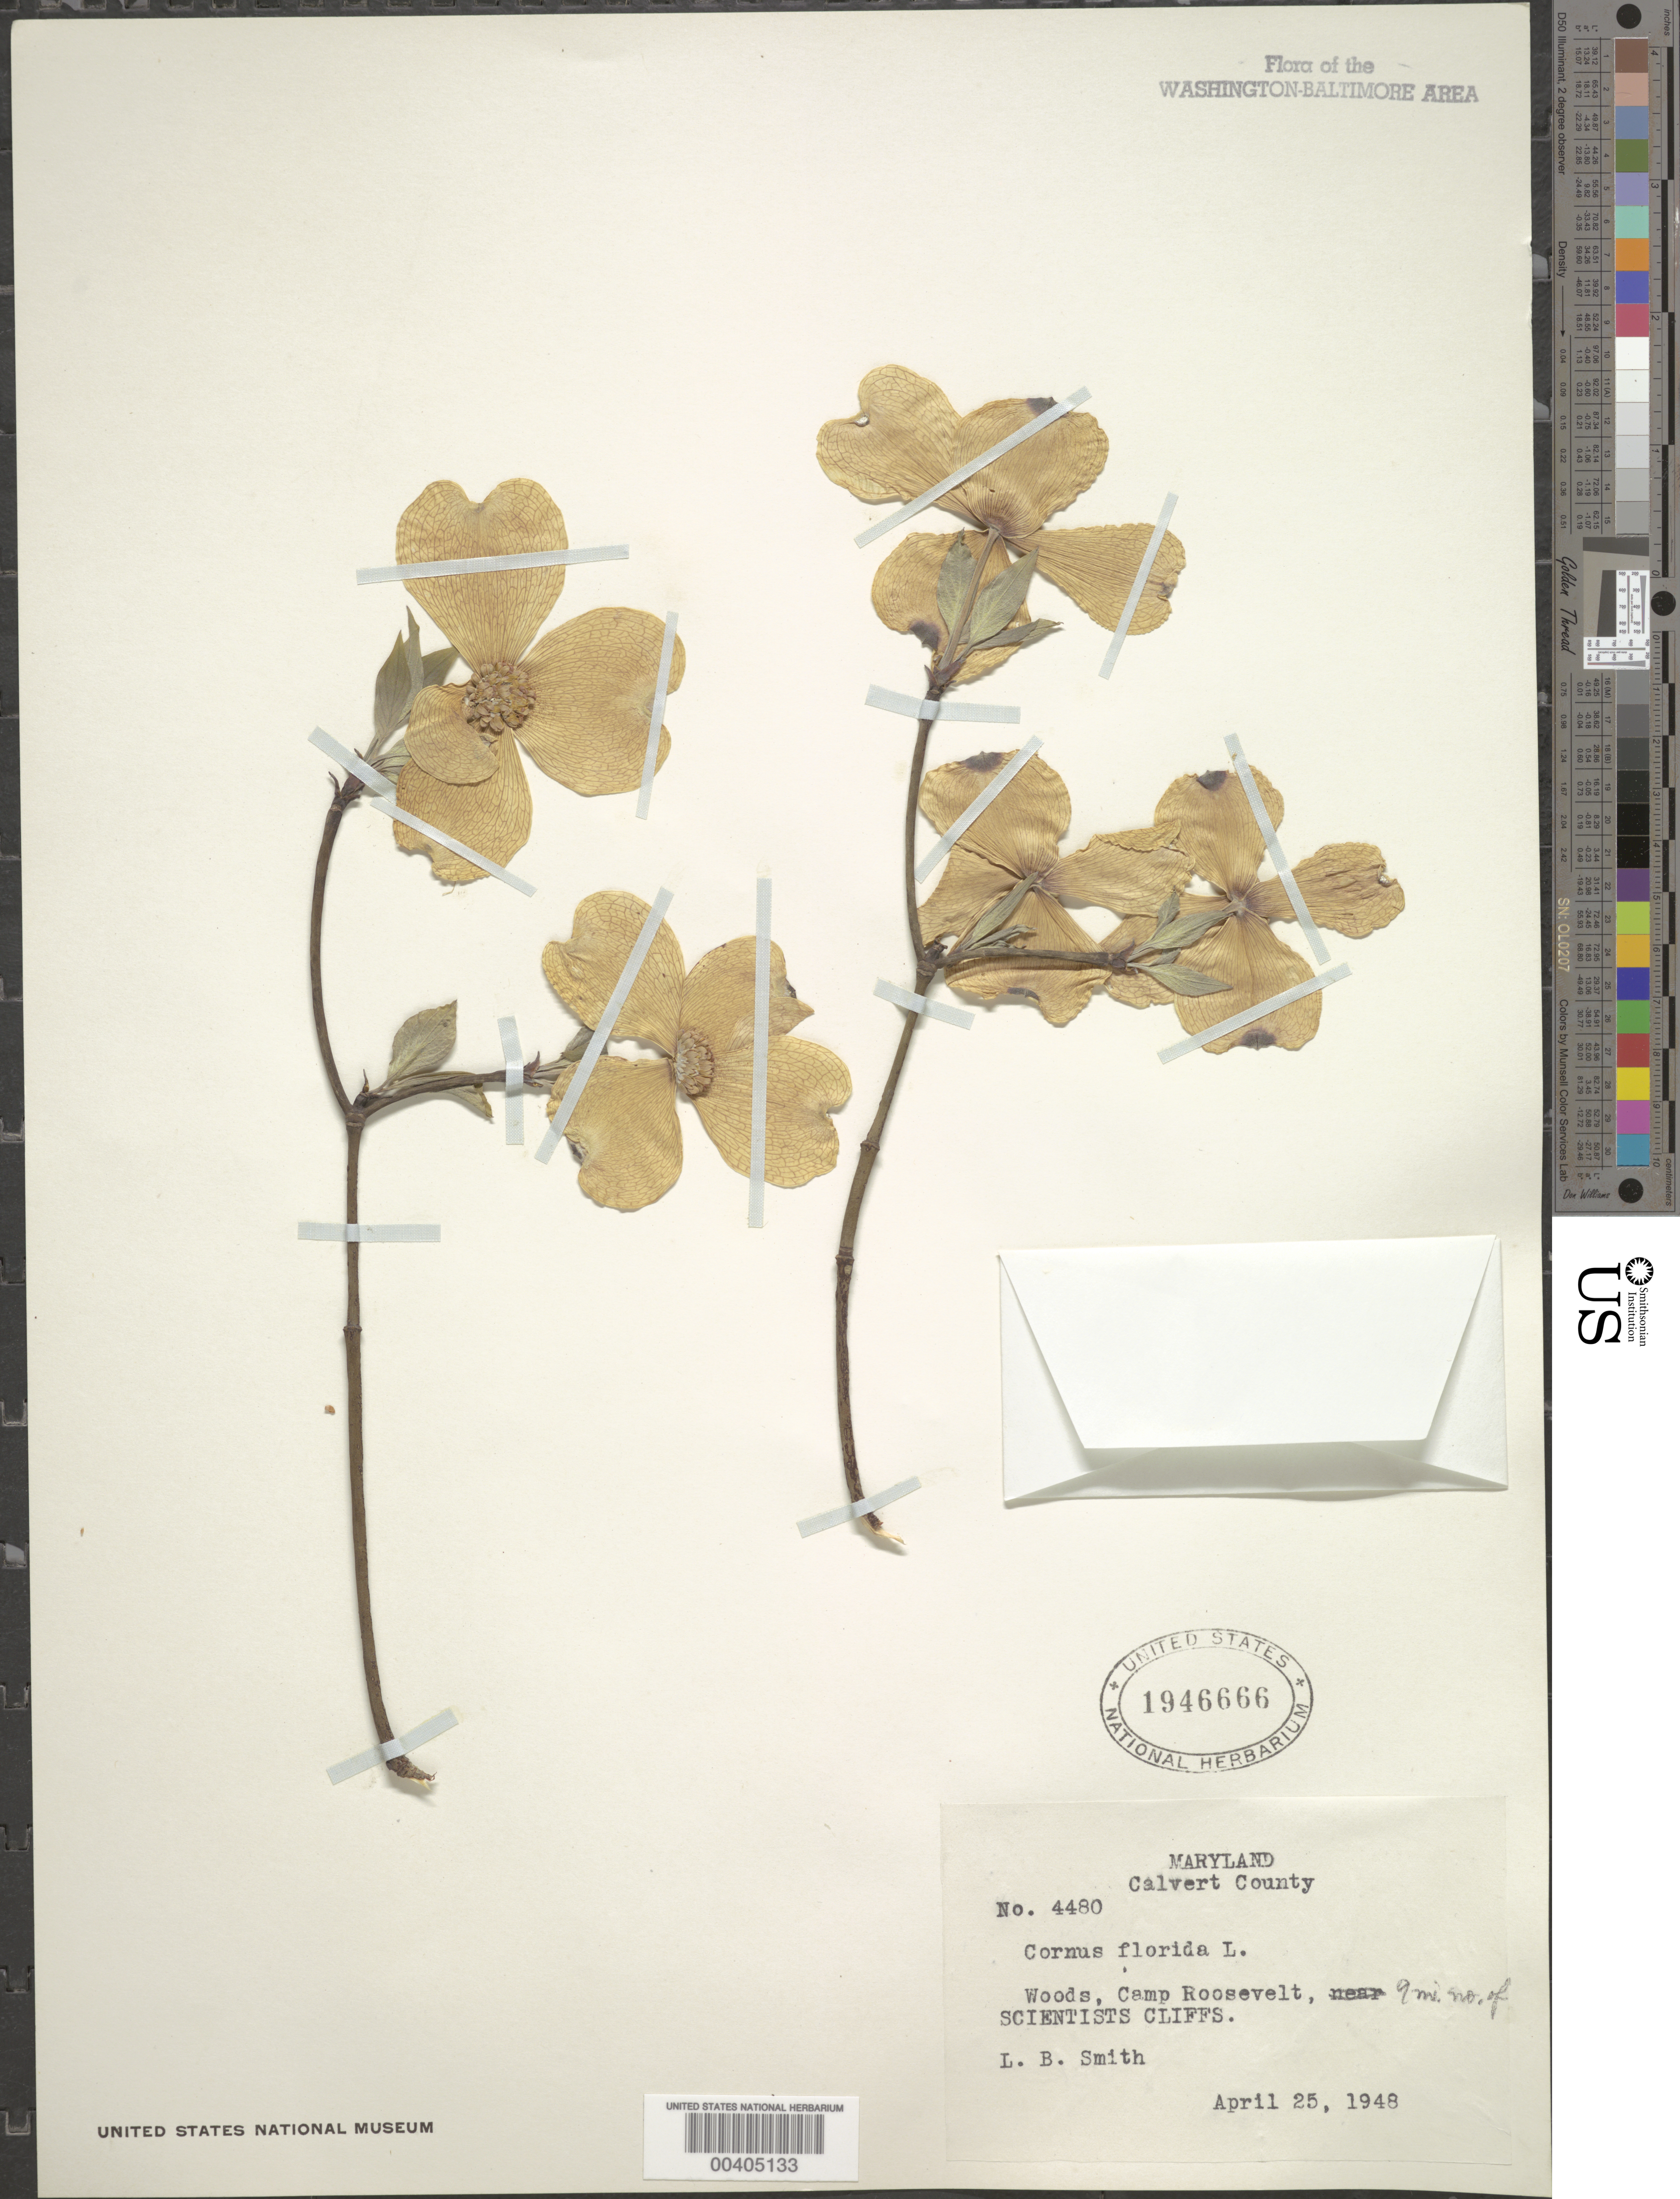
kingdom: Plantae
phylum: Tracheophyta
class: Magnoliopsida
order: Cornales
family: Cornaceae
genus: Cornus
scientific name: Cornus florida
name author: L.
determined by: Leonard, Emery C., (US)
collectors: L. Smith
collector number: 4480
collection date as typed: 25 Apr 1948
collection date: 1948-04-25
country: United States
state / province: Maryland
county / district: Calvert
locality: Camp Roosevelt, 9 mi. N of Scientist's Cliff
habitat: Woods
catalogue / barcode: US 1946666